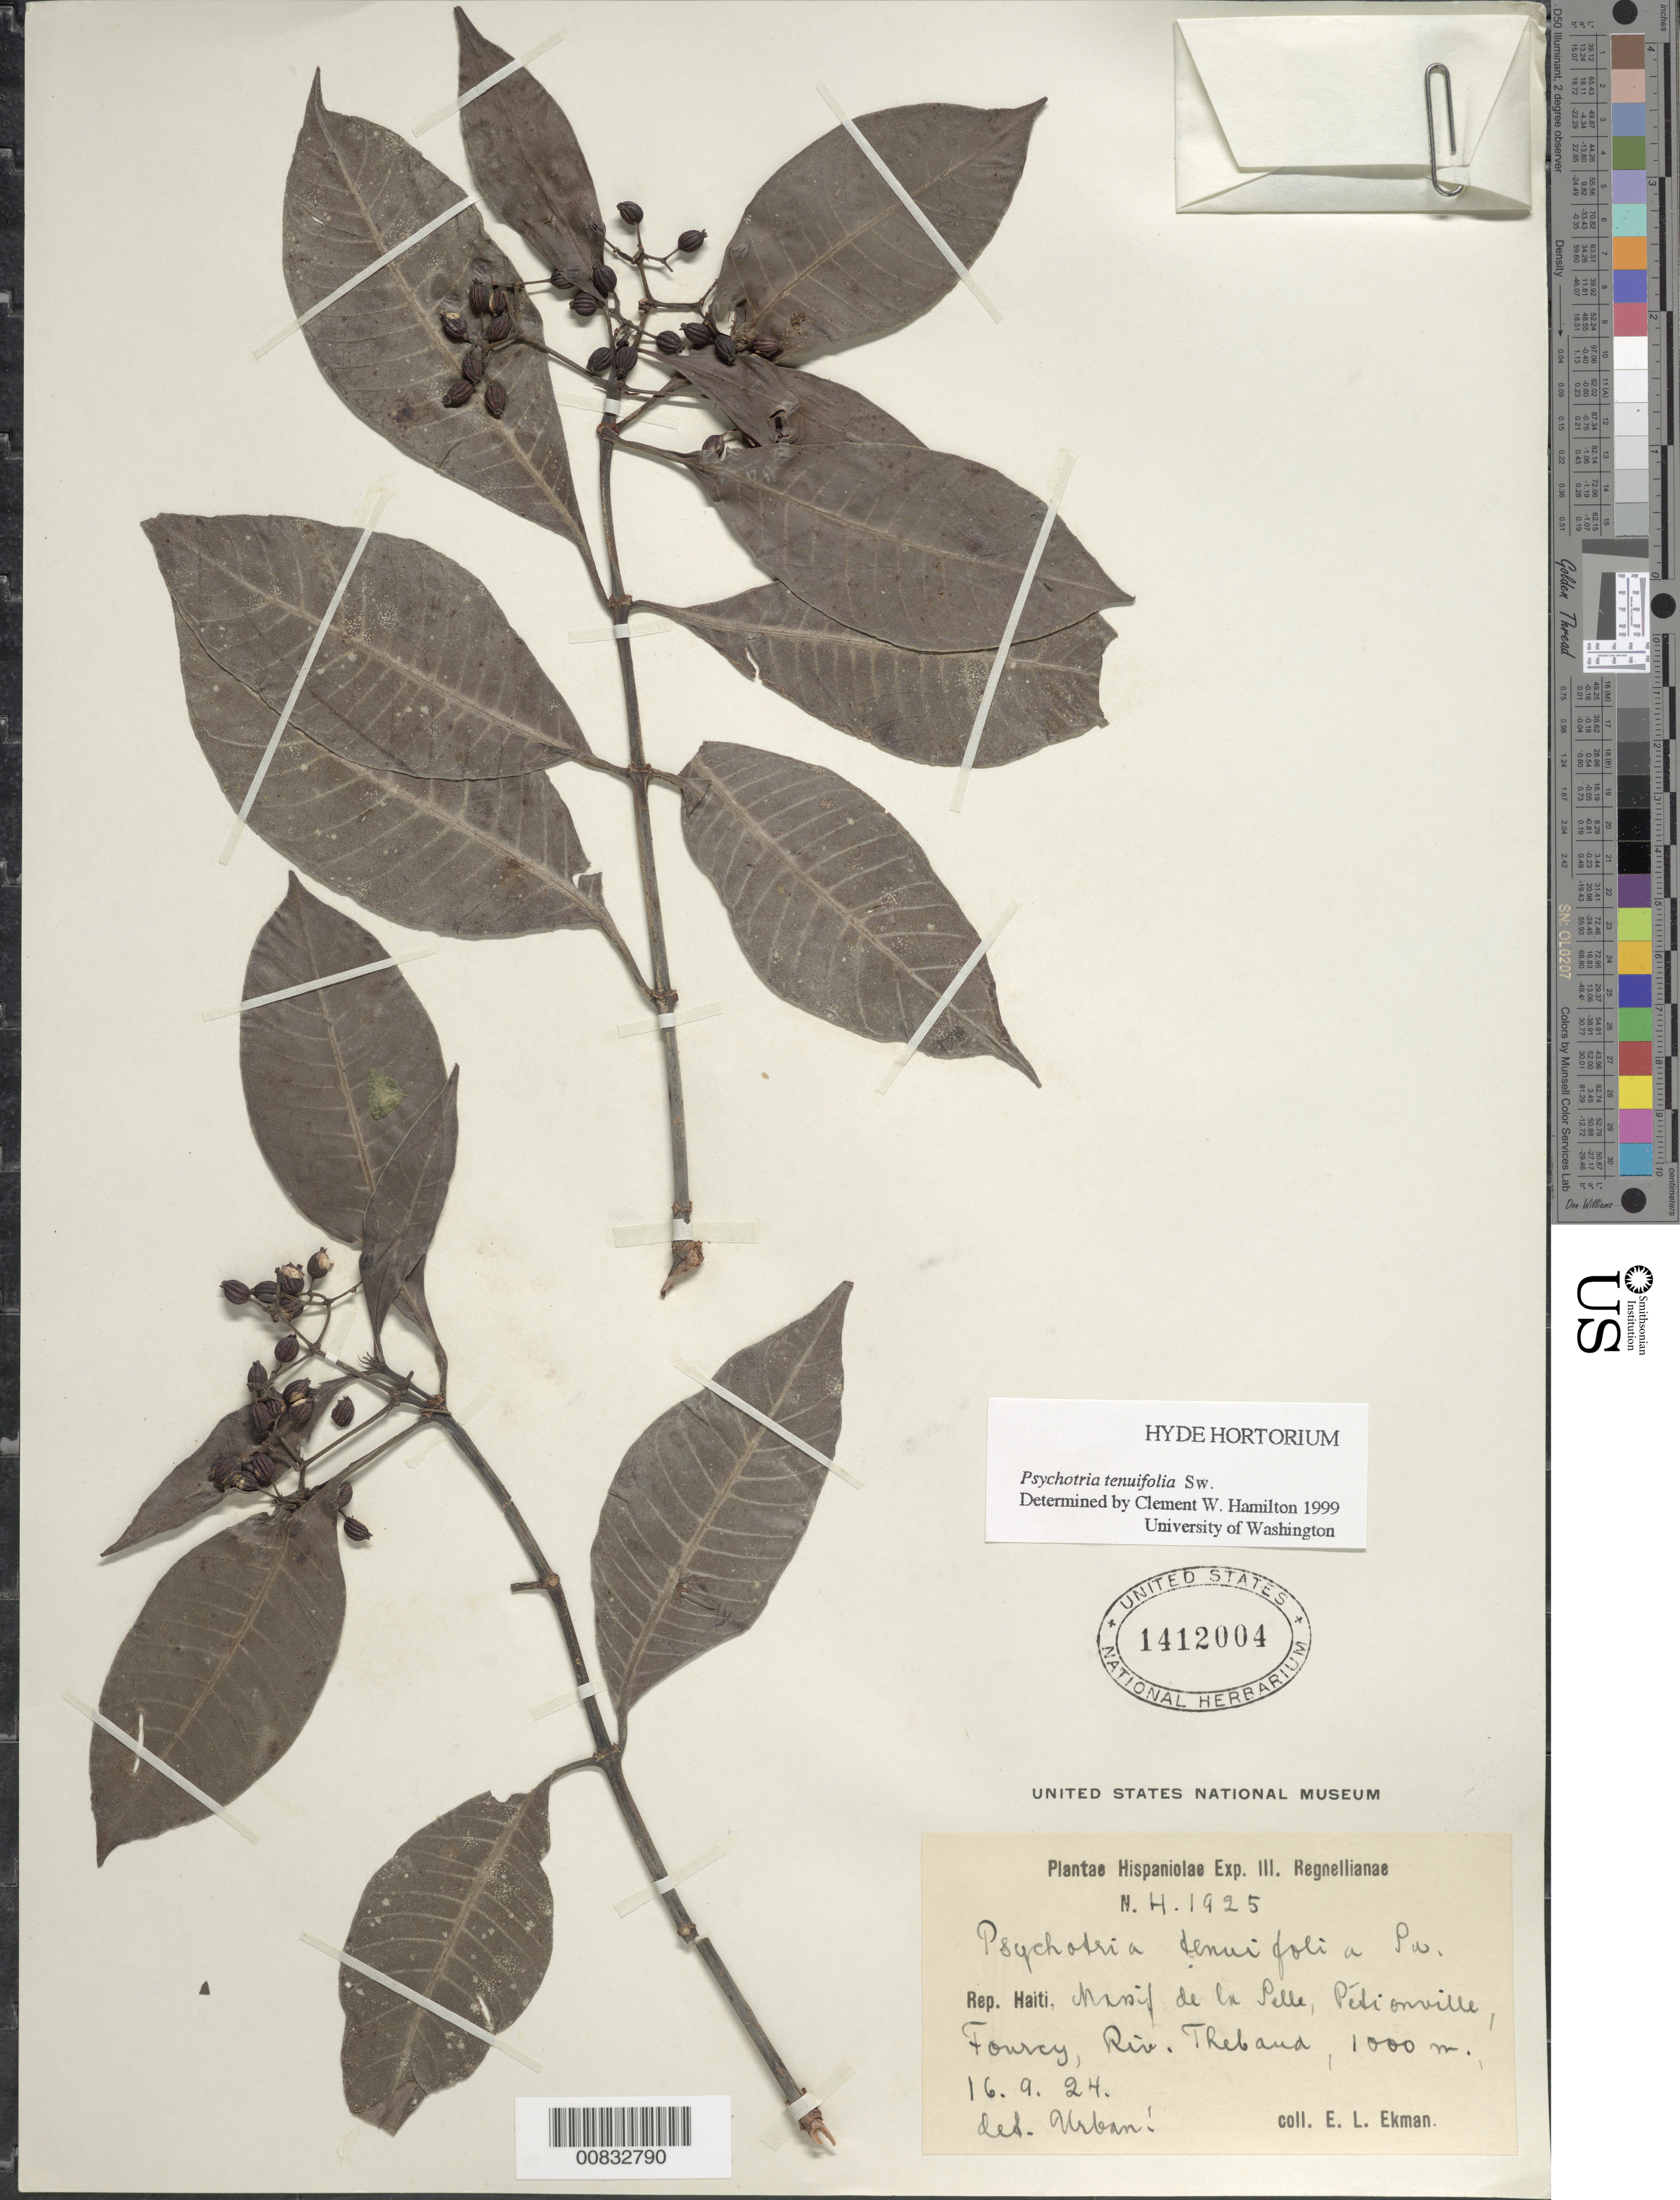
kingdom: Plantae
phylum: Tracheophyta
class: Magnoliopsida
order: Gentianales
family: Rubiaceae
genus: Psychotria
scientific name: Psychotria tenuifolia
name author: Sw.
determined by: Hamilton, C. W.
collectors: E. L. Ekman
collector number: H 1925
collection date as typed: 16 Sep 1924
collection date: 1924-09-16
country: Haiti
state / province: Ouest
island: Hispaniola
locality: Massif de la Selle, Pétionville, Fourcy, Riv. Thebaud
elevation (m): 1000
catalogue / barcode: US 1412004